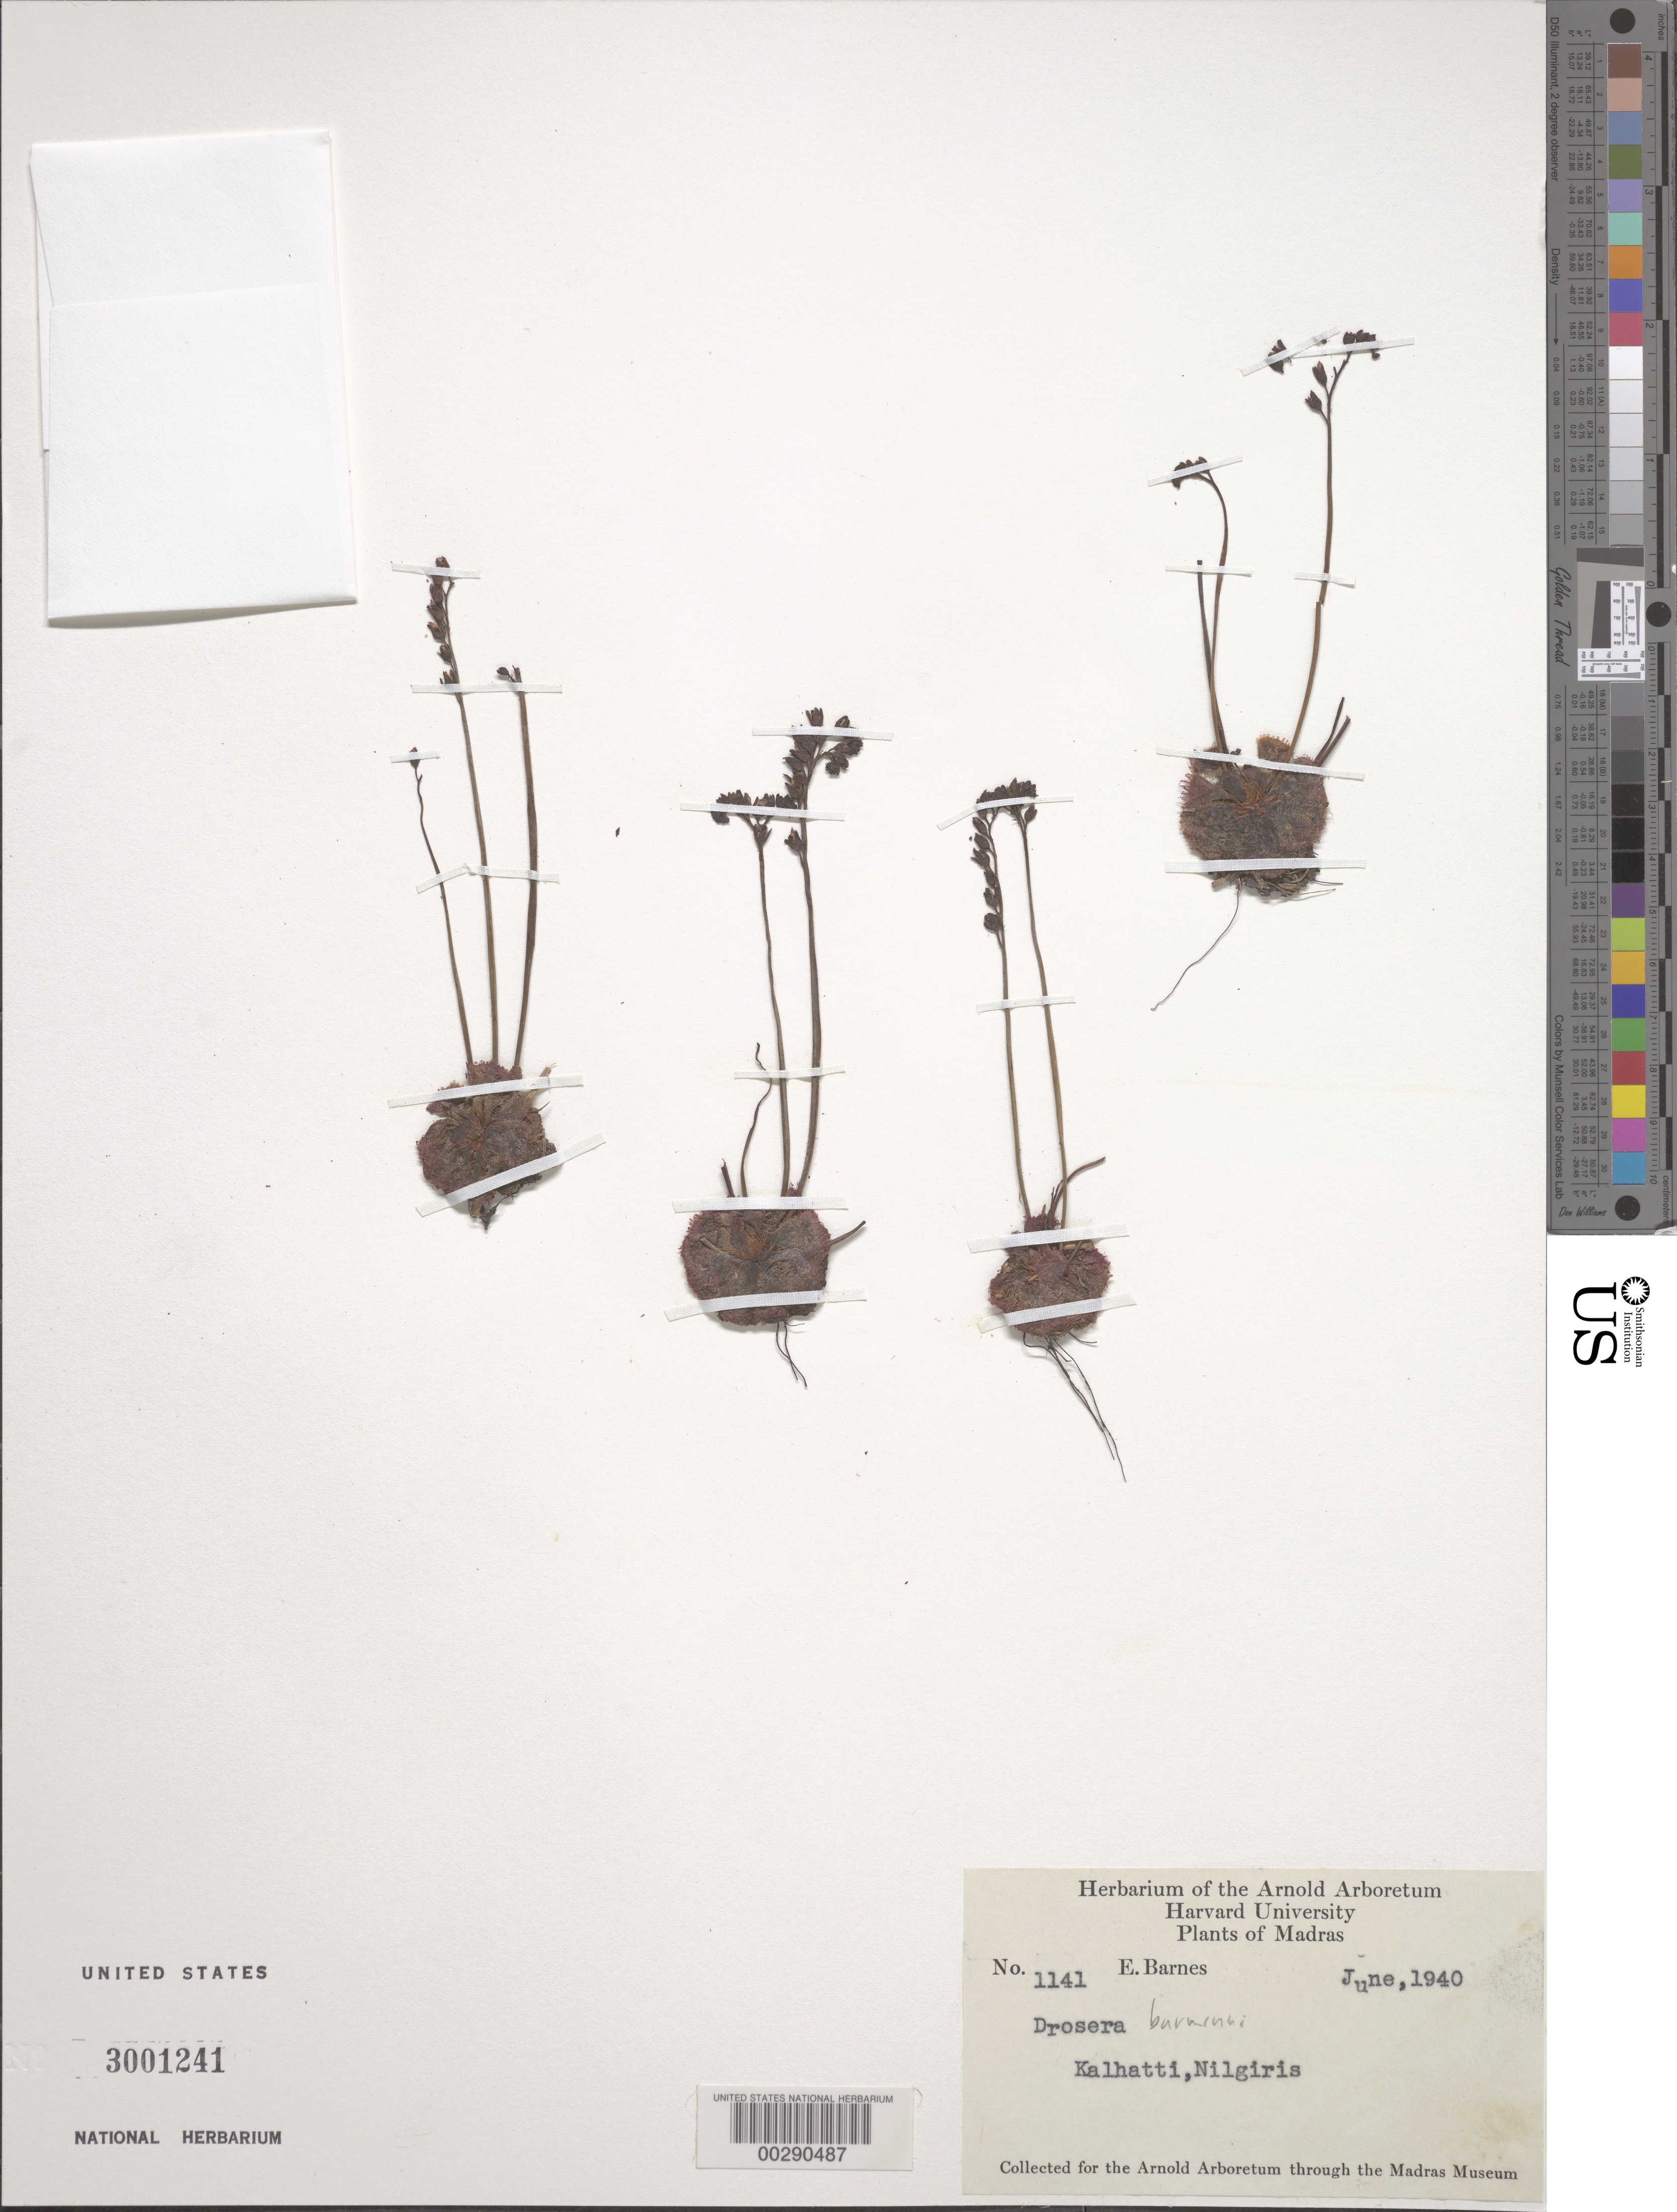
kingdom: Plantae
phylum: Tracheophyta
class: Magnoliopsida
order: Caryophyllales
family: Droseraceae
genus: Drosera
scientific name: Drosera sp.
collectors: E. Barnes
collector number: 1141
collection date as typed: Jun 1940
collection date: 1940-06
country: India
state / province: Tamil Nadu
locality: Madras, Kalhatti, Nilgiris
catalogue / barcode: US 3001241